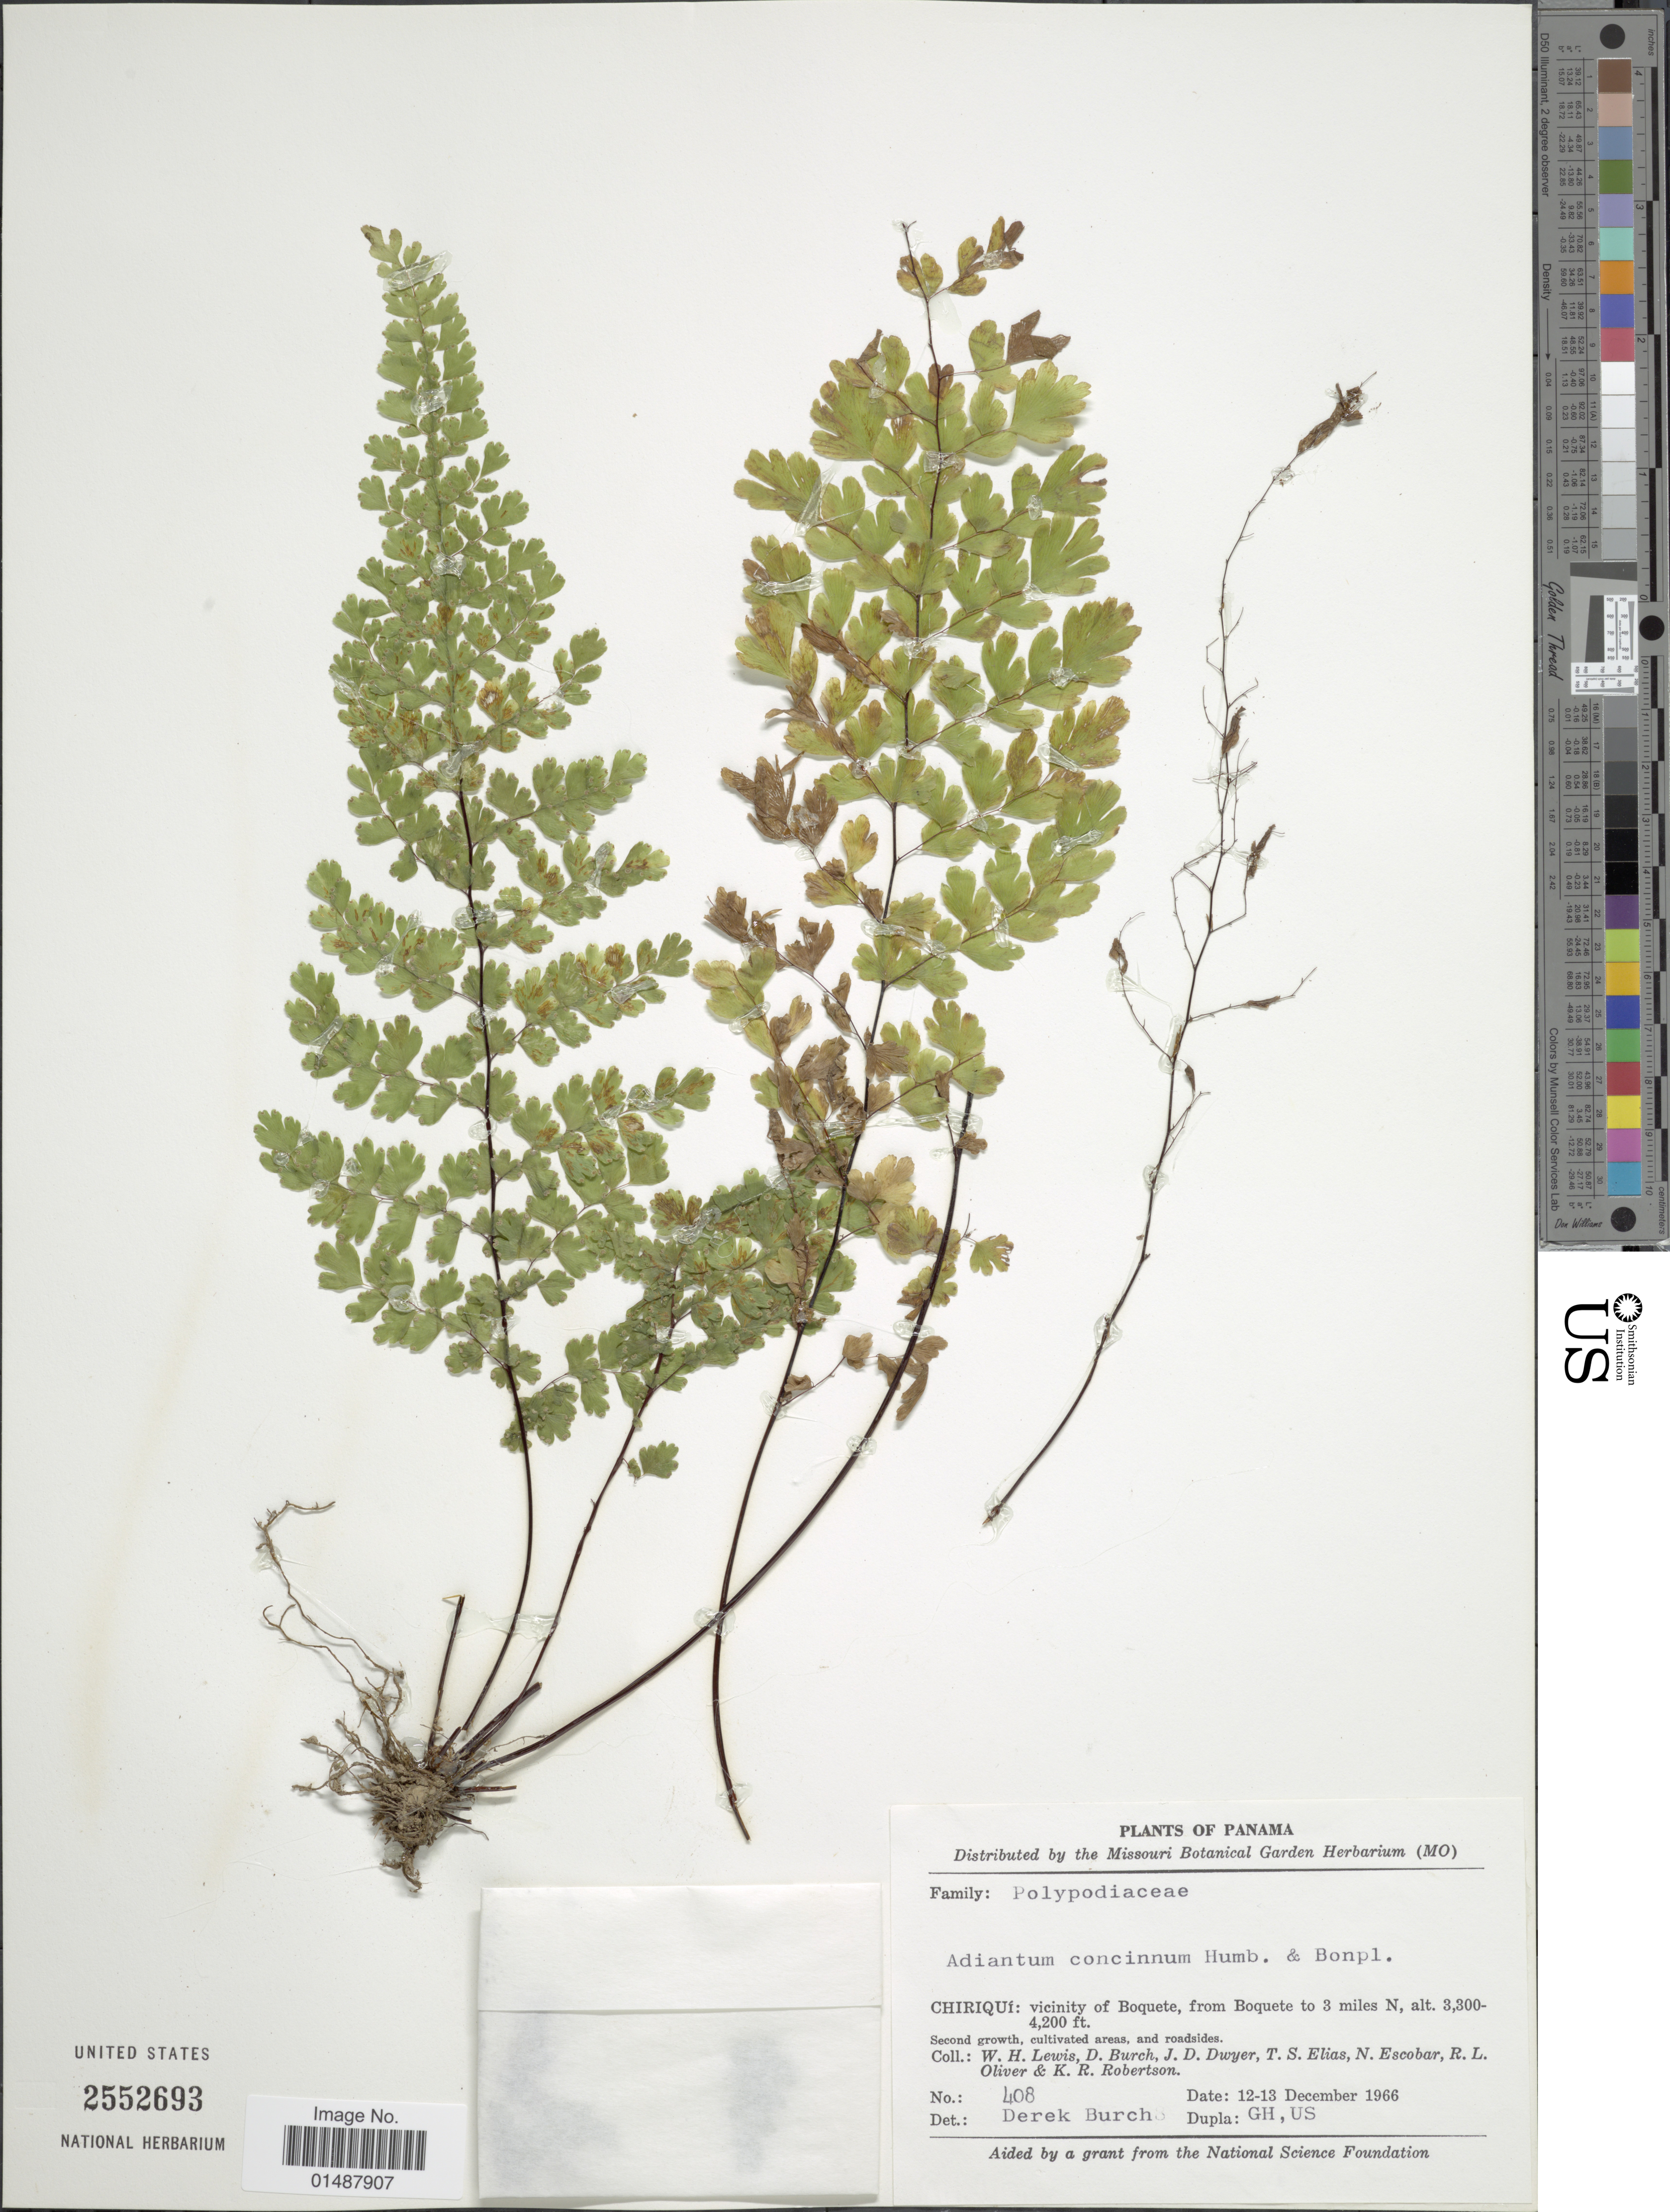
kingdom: Plantae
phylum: Tracheophyta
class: Polypodiopsida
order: Polypodiales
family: Pteridaceae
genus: Adiantum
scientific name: Adiantum concinnum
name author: Humb. & Bonpl. ex Willd.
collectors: W. H. Lewis, D. Burch, J. D. Dwyer, T. S. Elias & et al.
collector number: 408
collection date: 1966-12-12/1966-12-13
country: Panama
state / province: Chiriqui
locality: Vicinity of Boquete, from Boquete to 3 miles N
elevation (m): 1006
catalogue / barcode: US 2552693